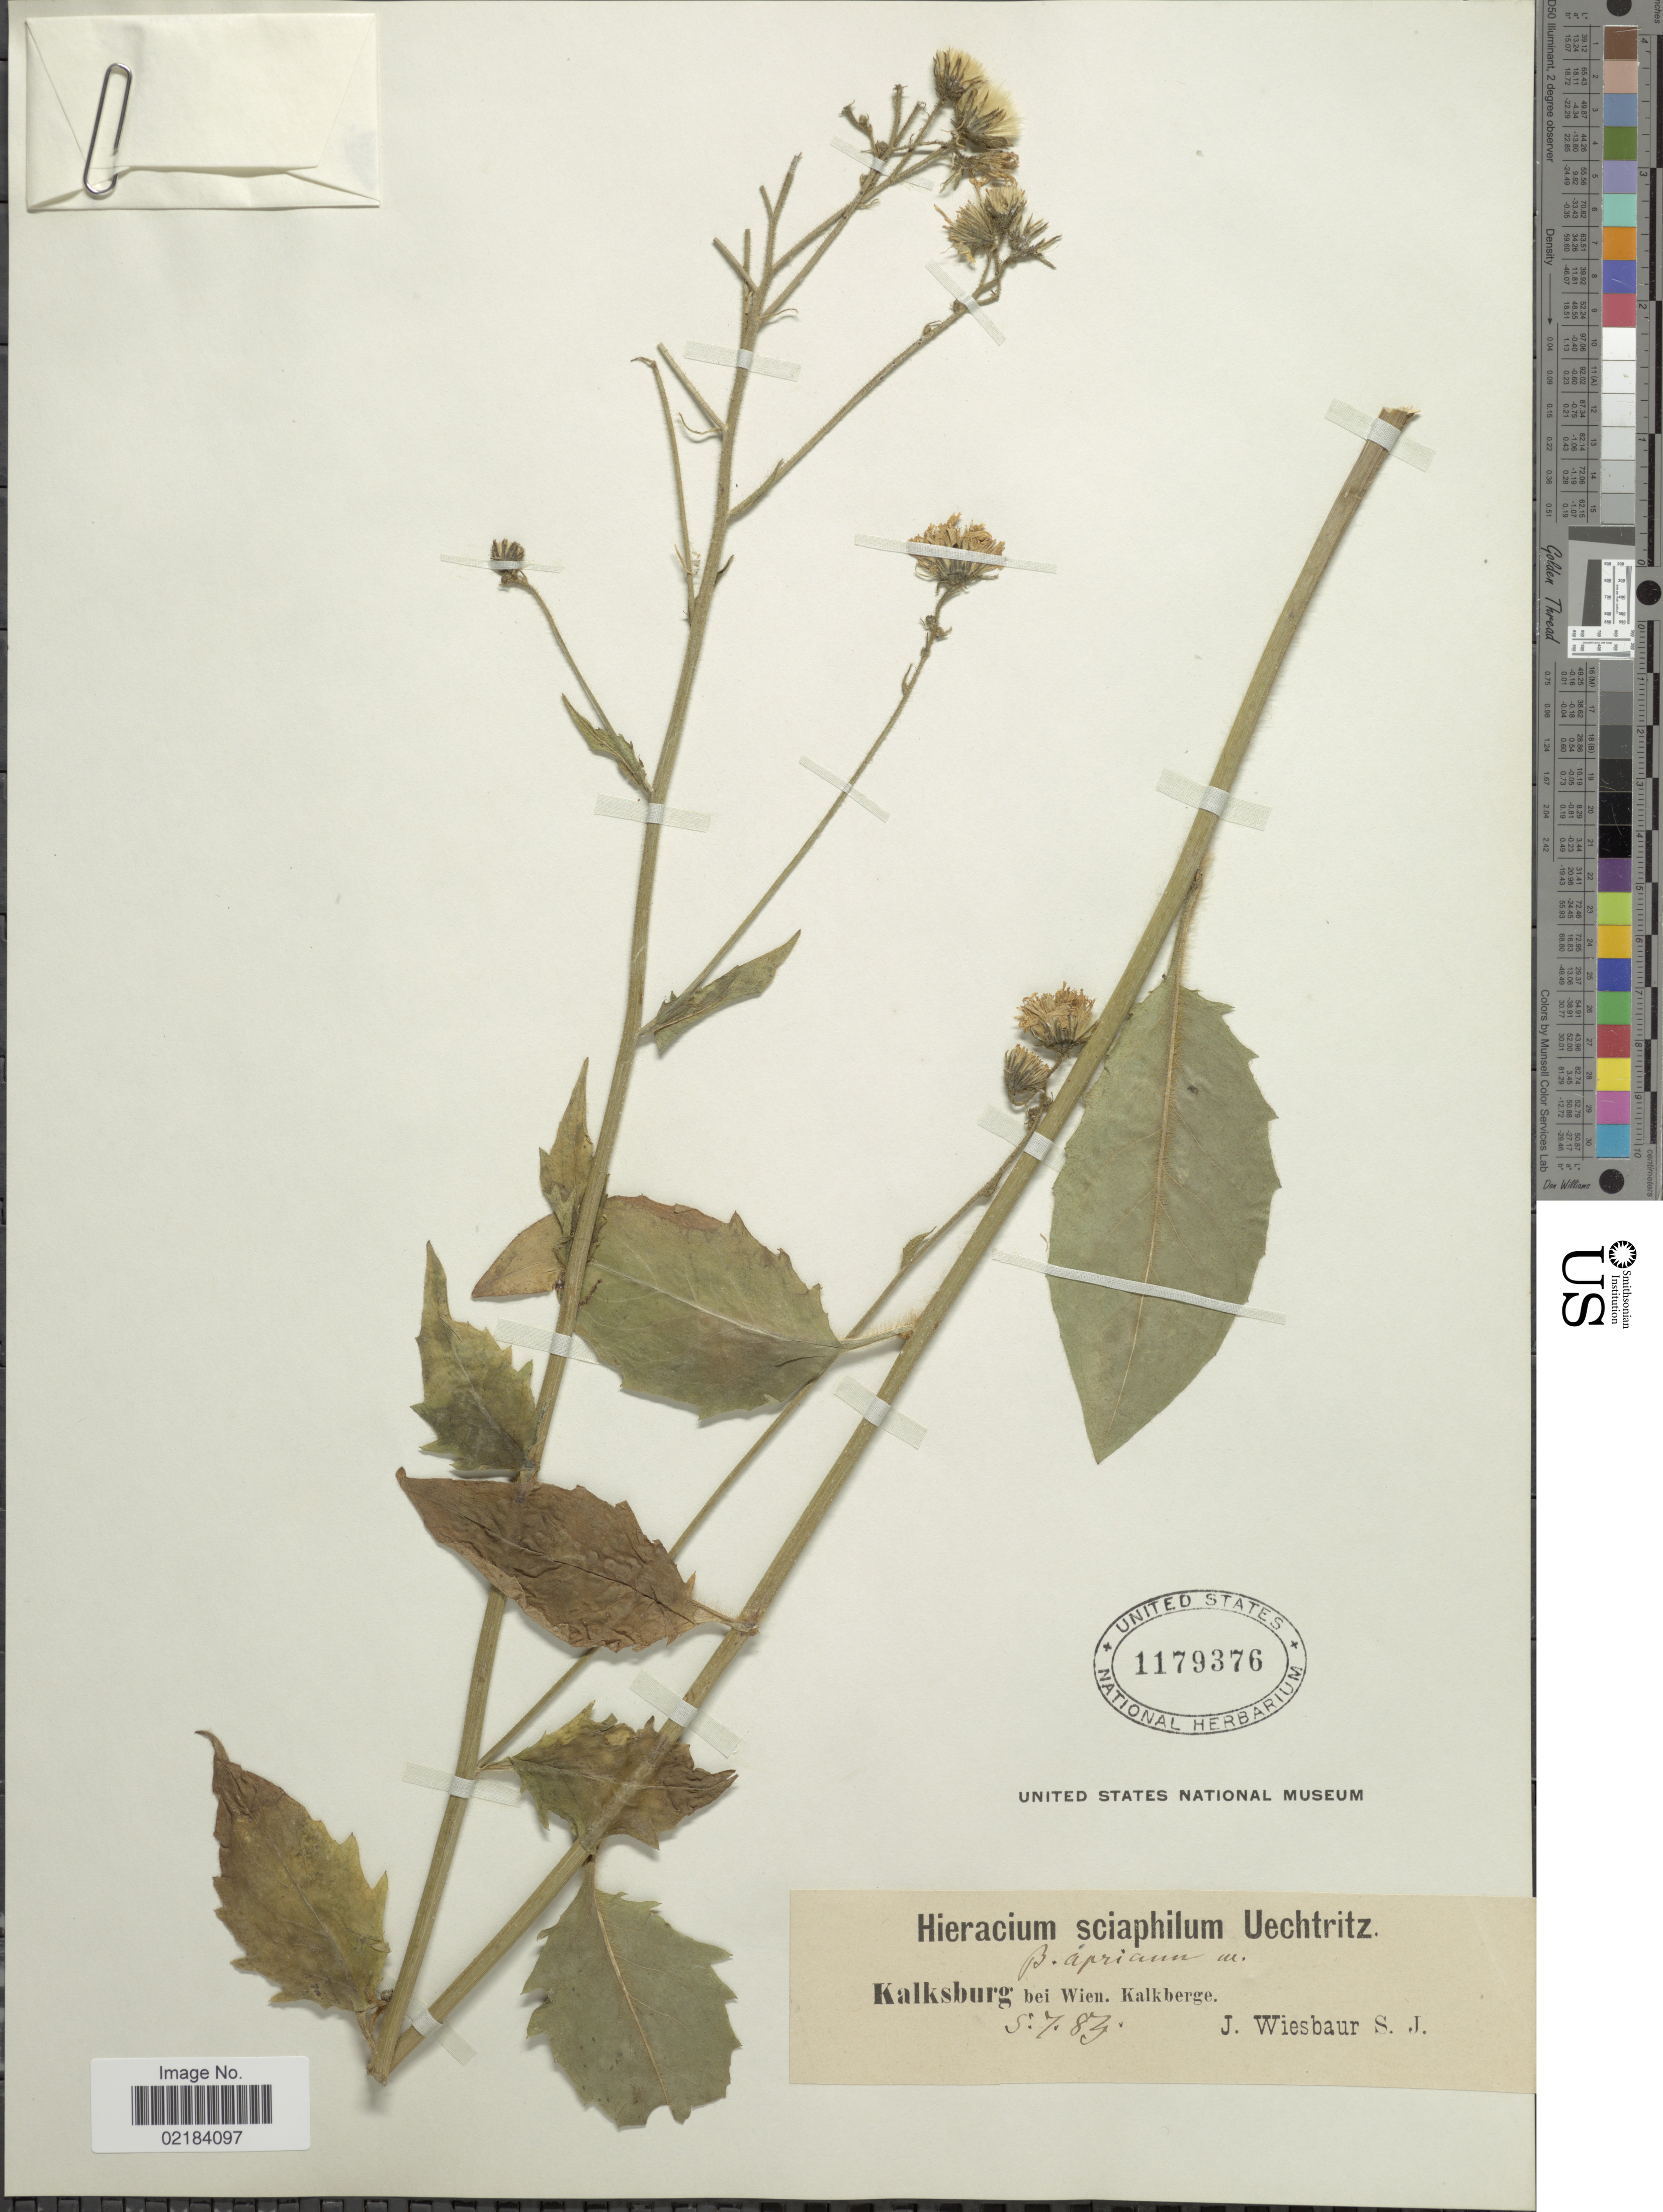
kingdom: Plantae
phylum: Tracheophyta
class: Magnoliopsida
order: Asterales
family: Asteraceae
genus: Hieracium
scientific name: Hieracium sciaphilum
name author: Uechtr.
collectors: J. Wiesbaur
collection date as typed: Transcribed d/m/y: /7/83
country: Austria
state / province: Wien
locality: Kalksburg bei Wien. Kalkberge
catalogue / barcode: US 1179376